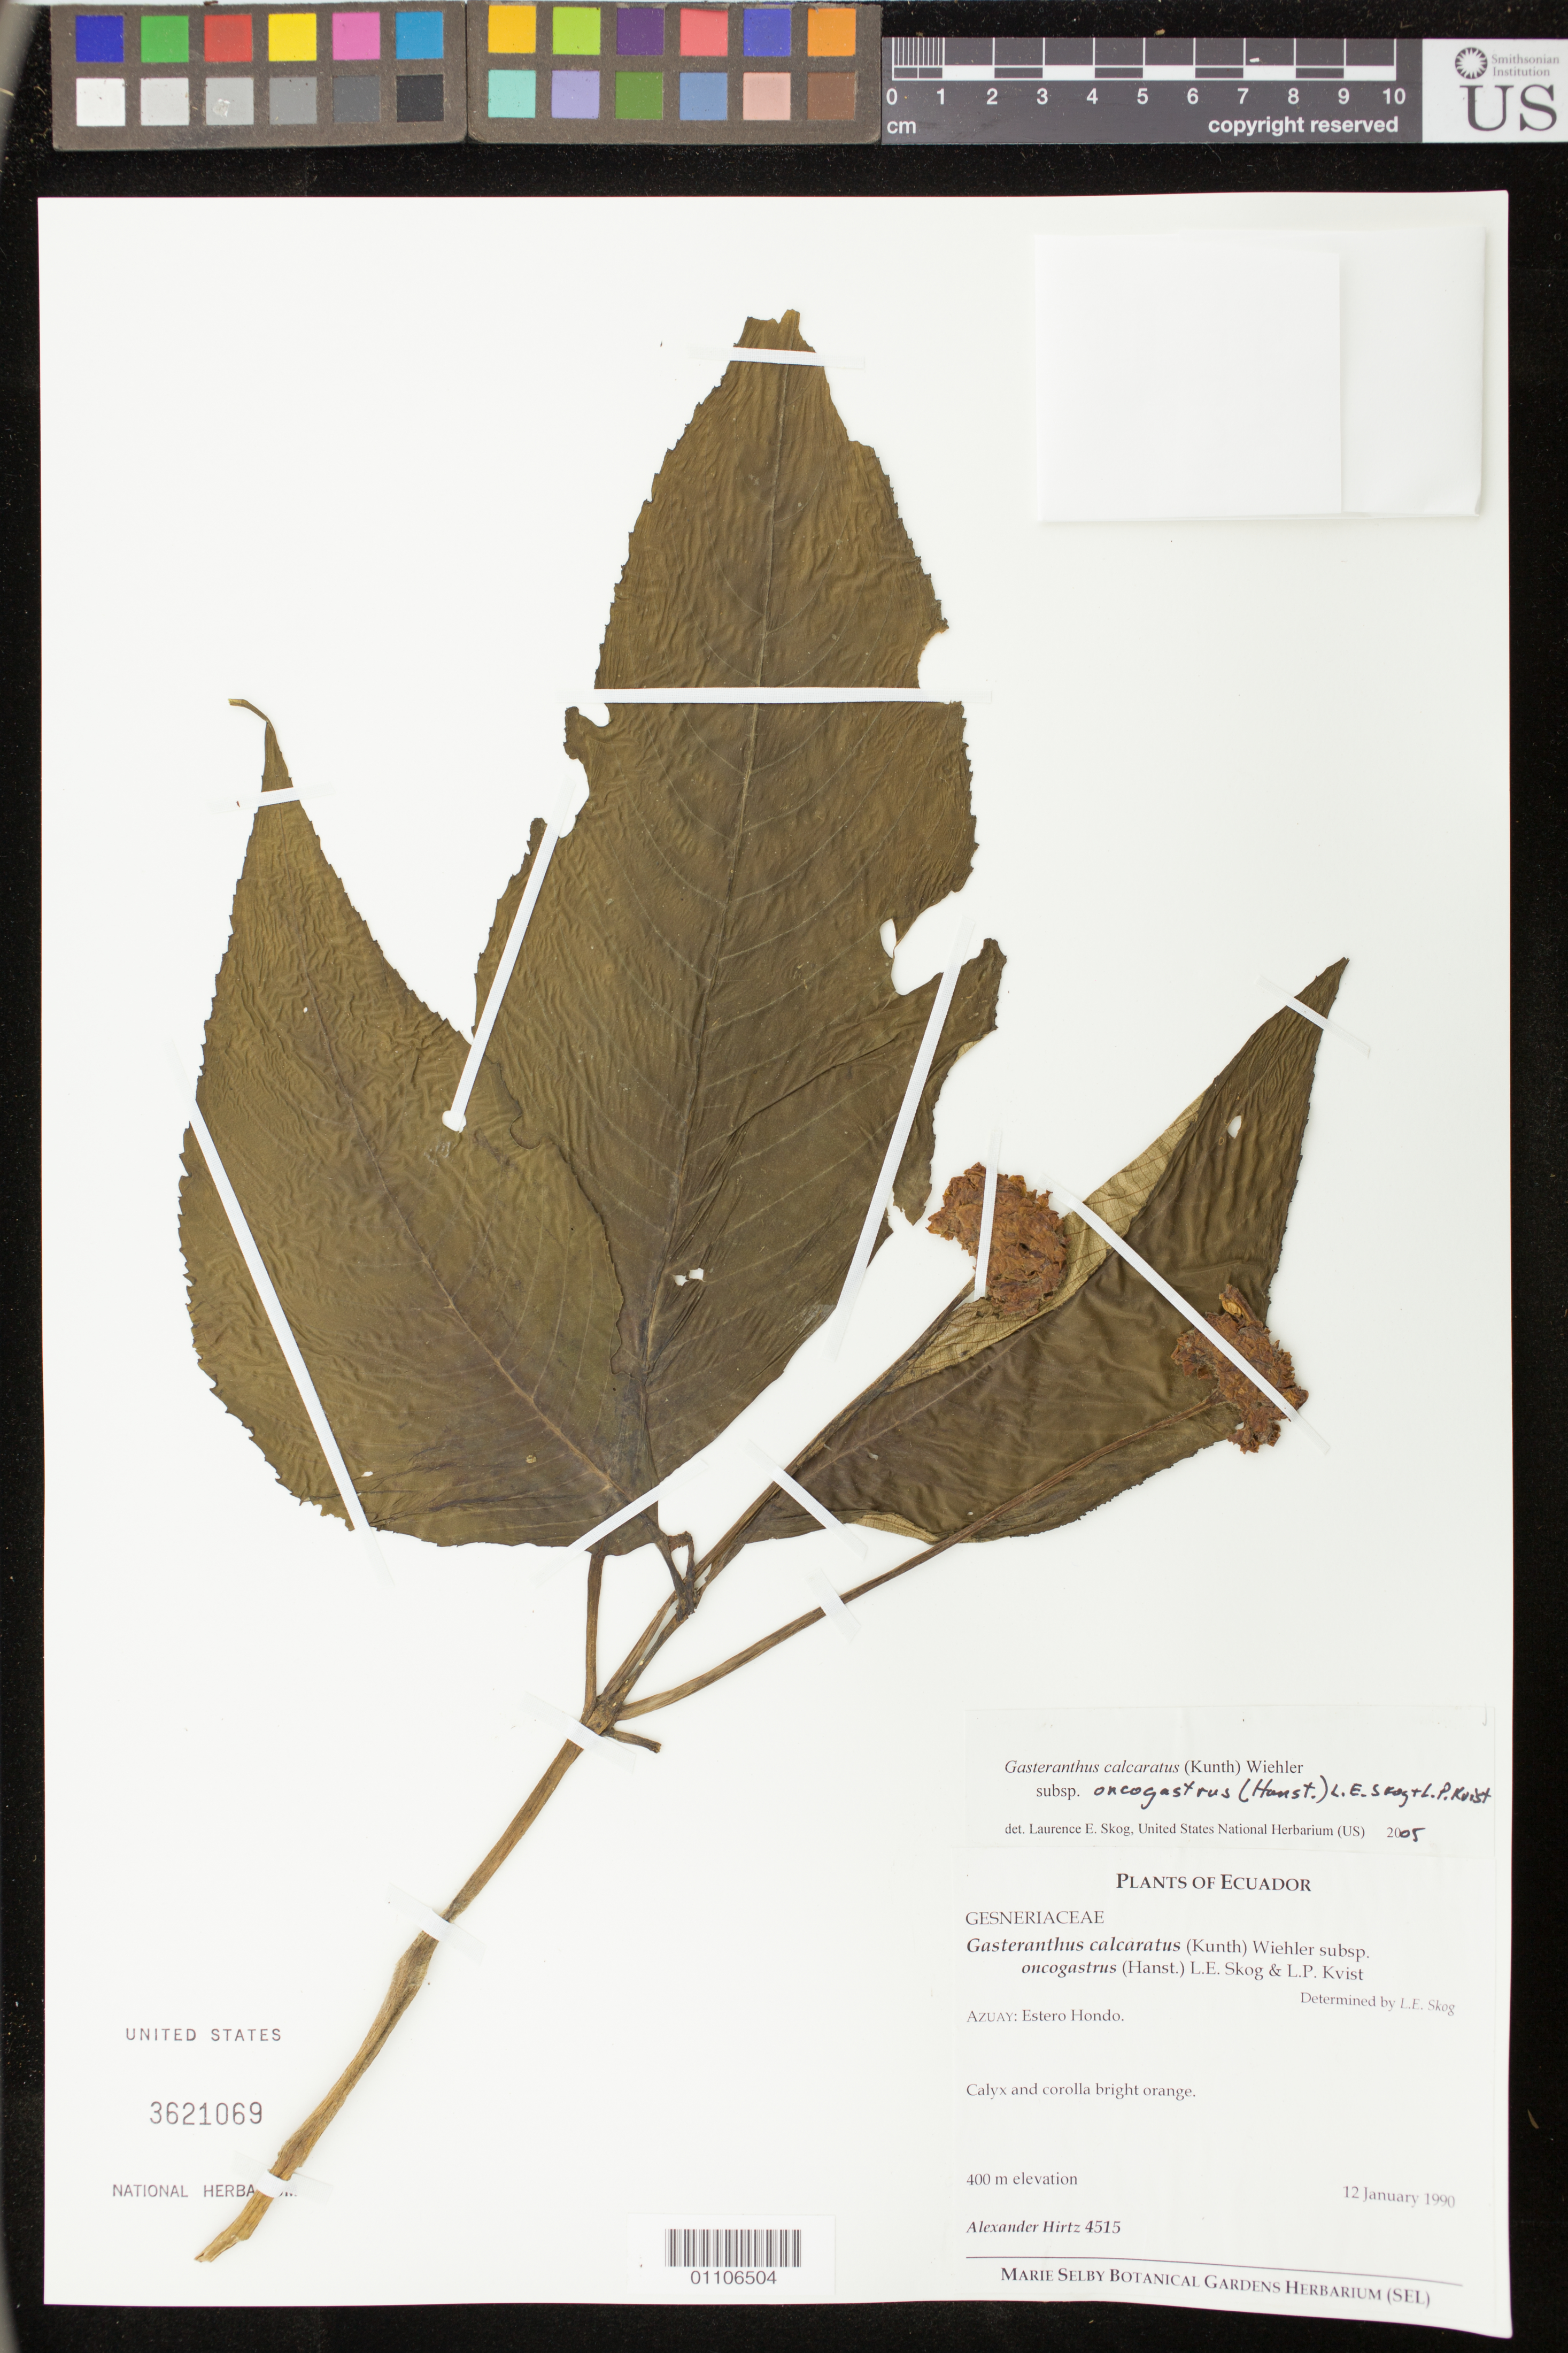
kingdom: Plantae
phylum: Tracheophyta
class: Magnoliopsida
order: Lamiales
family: Gesneriaceae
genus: Sinningia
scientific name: Sinningia incarnata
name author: (Aubl.) D.L. Denham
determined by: Skog, Laurence E.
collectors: A. Hirtz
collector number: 4515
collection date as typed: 12 Jan 1990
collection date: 1990-01-12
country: Ecuador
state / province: Azuay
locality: Azuay: Estero Hondo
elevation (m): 400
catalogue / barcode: US 3621069